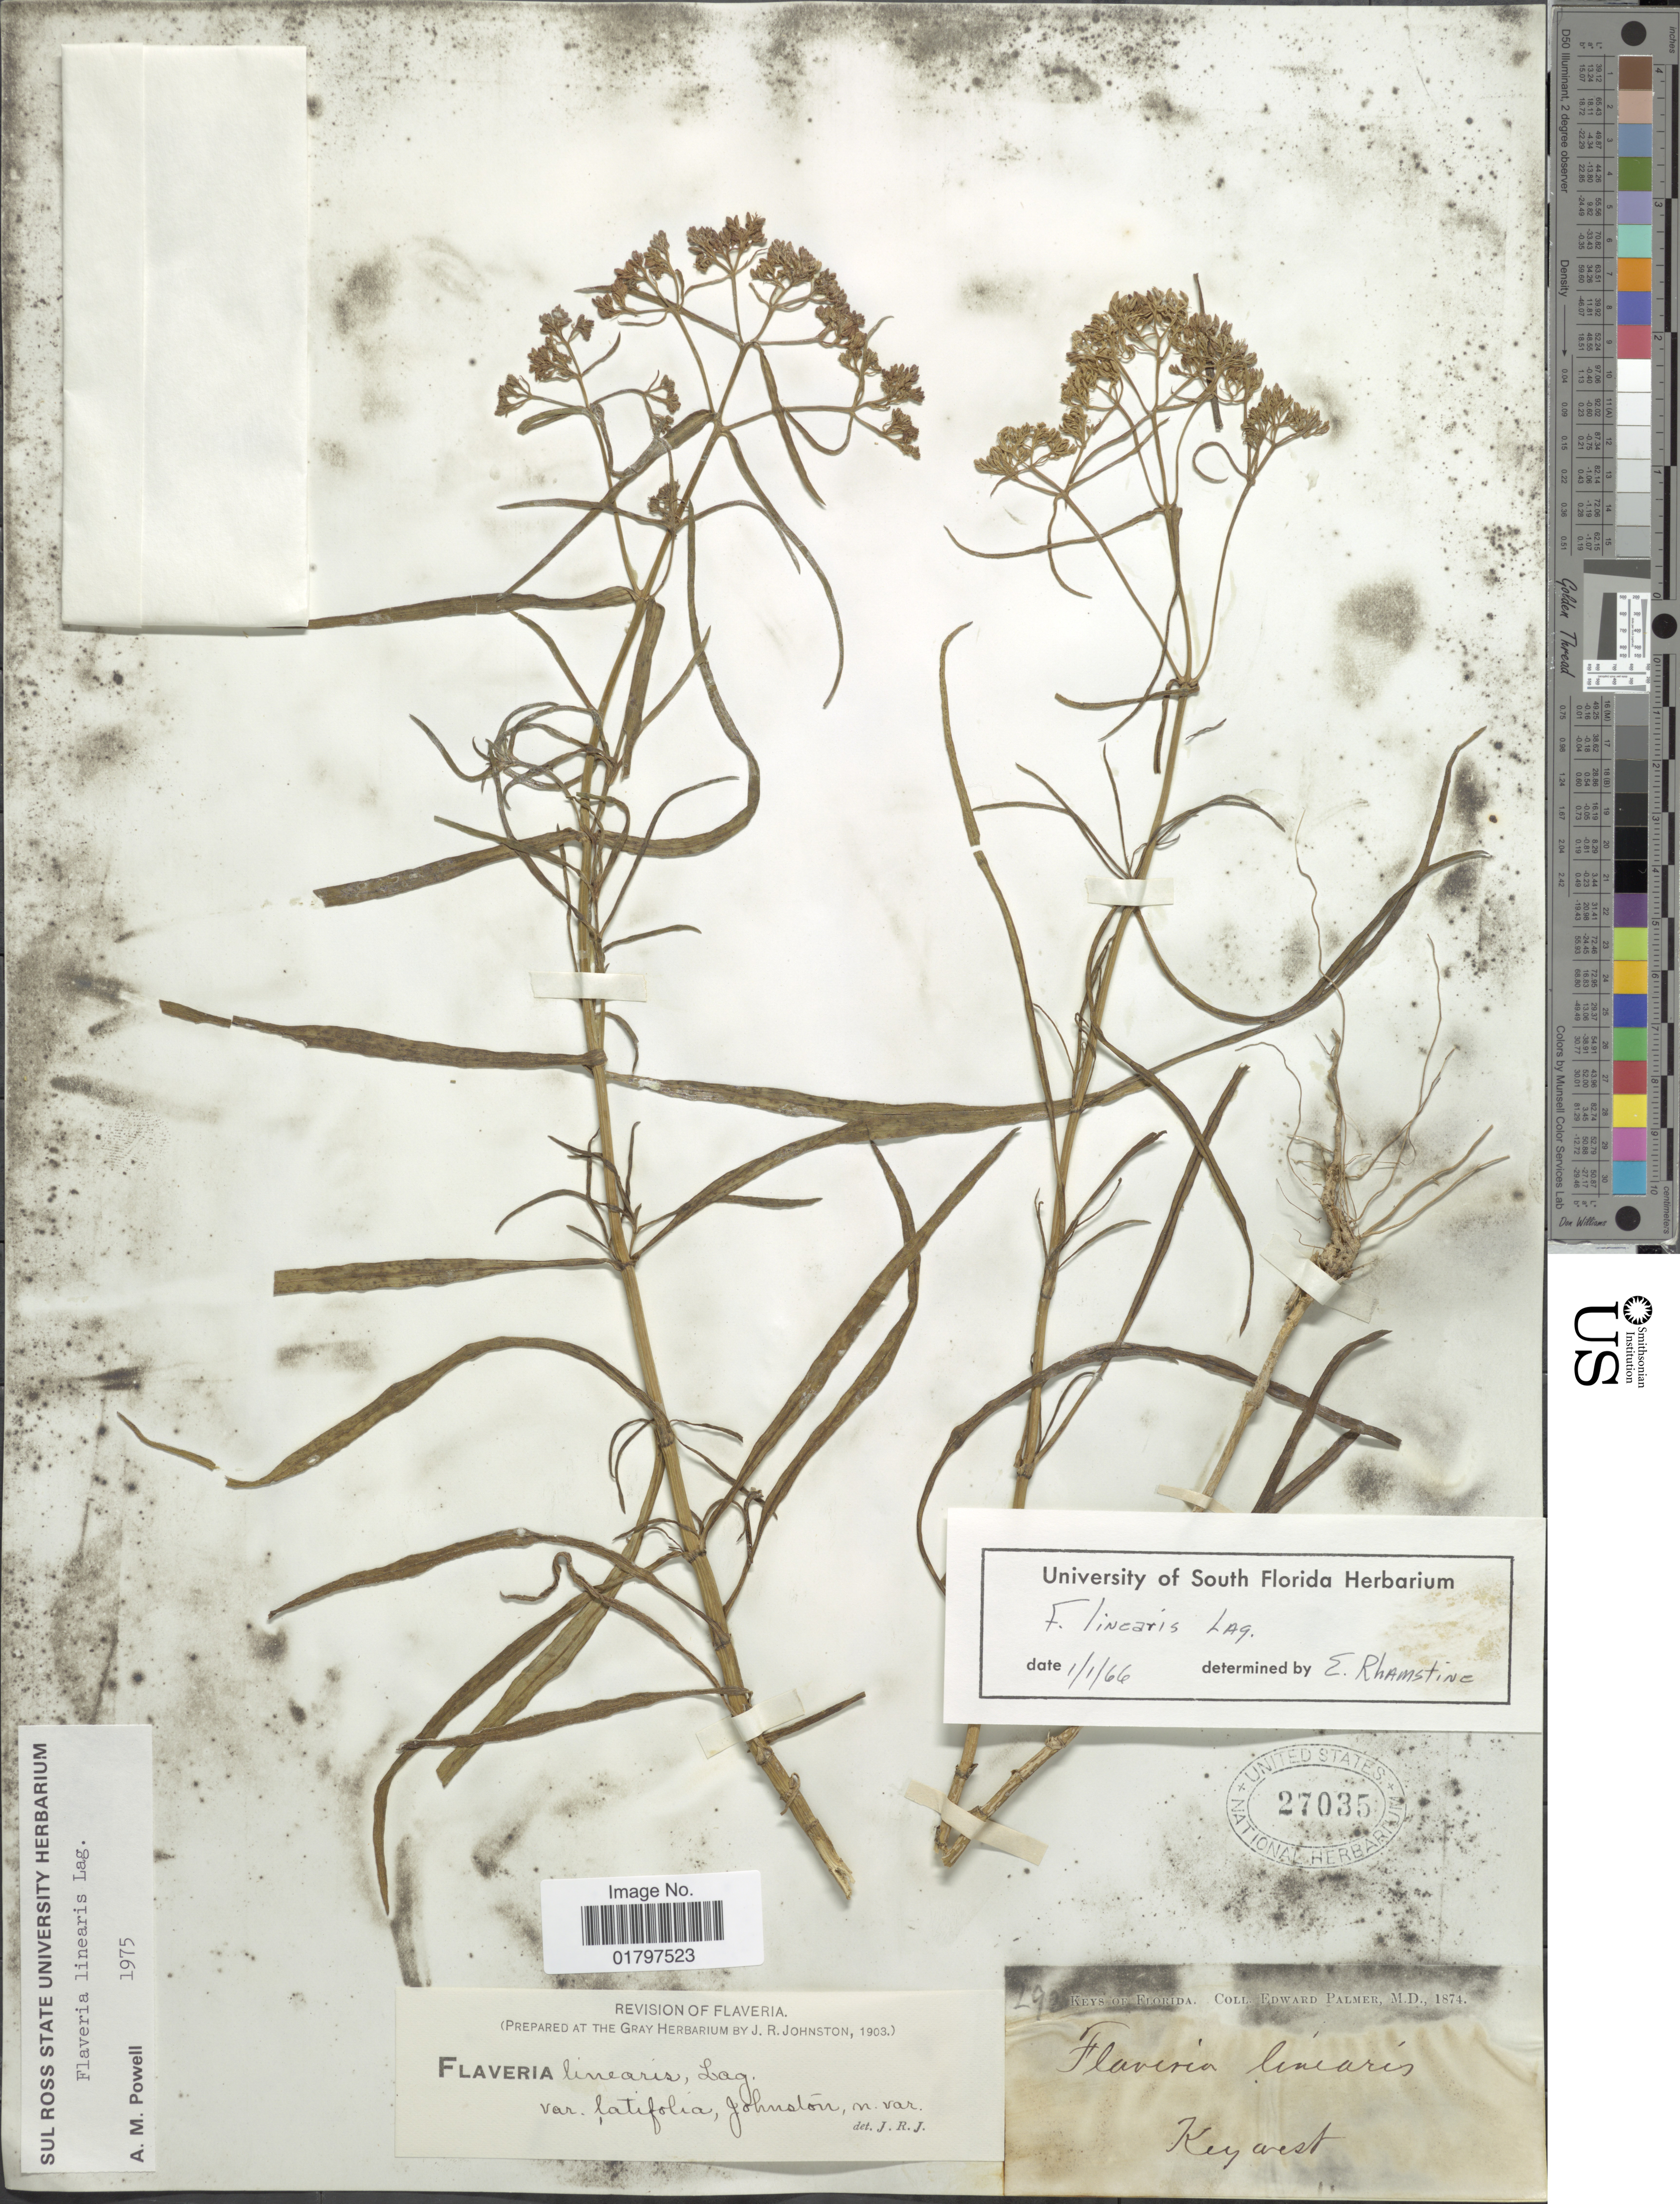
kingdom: Plantae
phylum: Tracheophyta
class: Magnoliopsida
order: Asterales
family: Asteraceae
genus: Flaveria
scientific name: Flaveria linearis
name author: Lag.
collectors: E. Palmer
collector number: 292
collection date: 1874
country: United States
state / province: Florida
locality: Key west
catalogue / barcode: US 27035